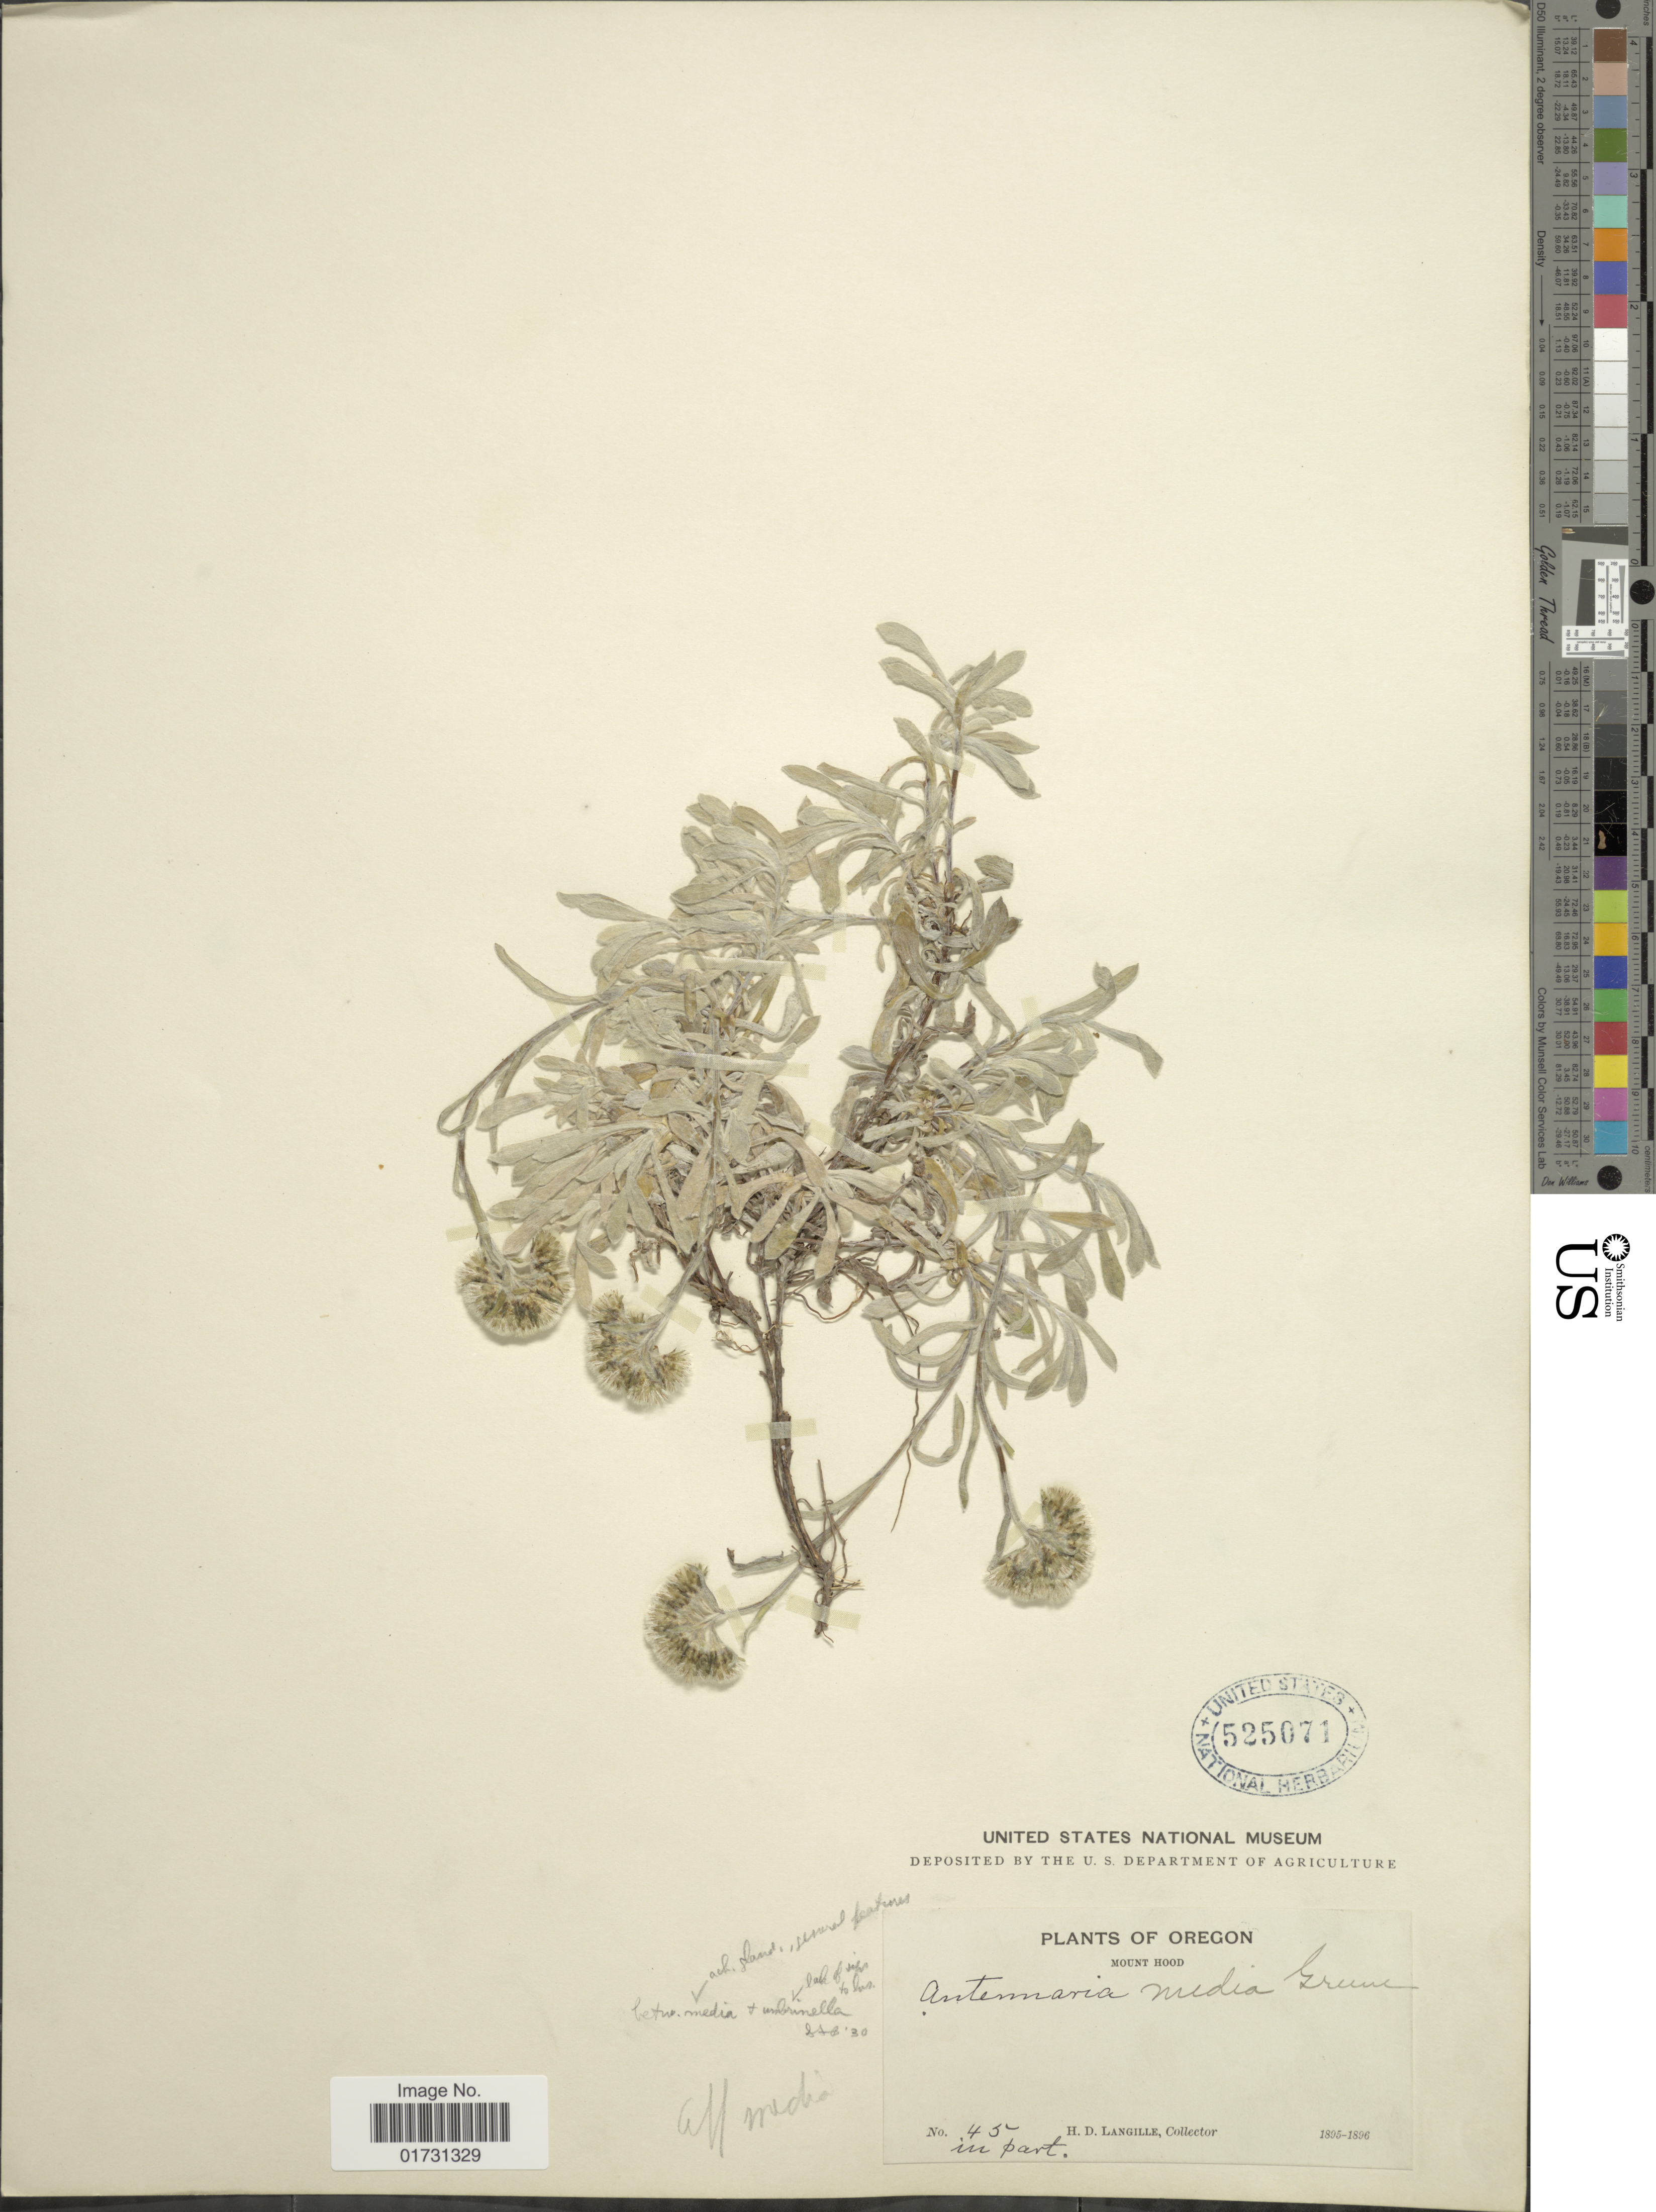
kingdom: Plantae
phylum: Tracheophyta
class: Magnoliopsida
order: Asterales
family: Asteraceae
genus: Antennaria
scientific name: Antennaria media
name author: Greene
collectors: H. Langille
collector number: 45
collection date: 1895/1896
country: United States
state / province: Oregon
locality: Mount Hood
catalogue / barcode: US 525071